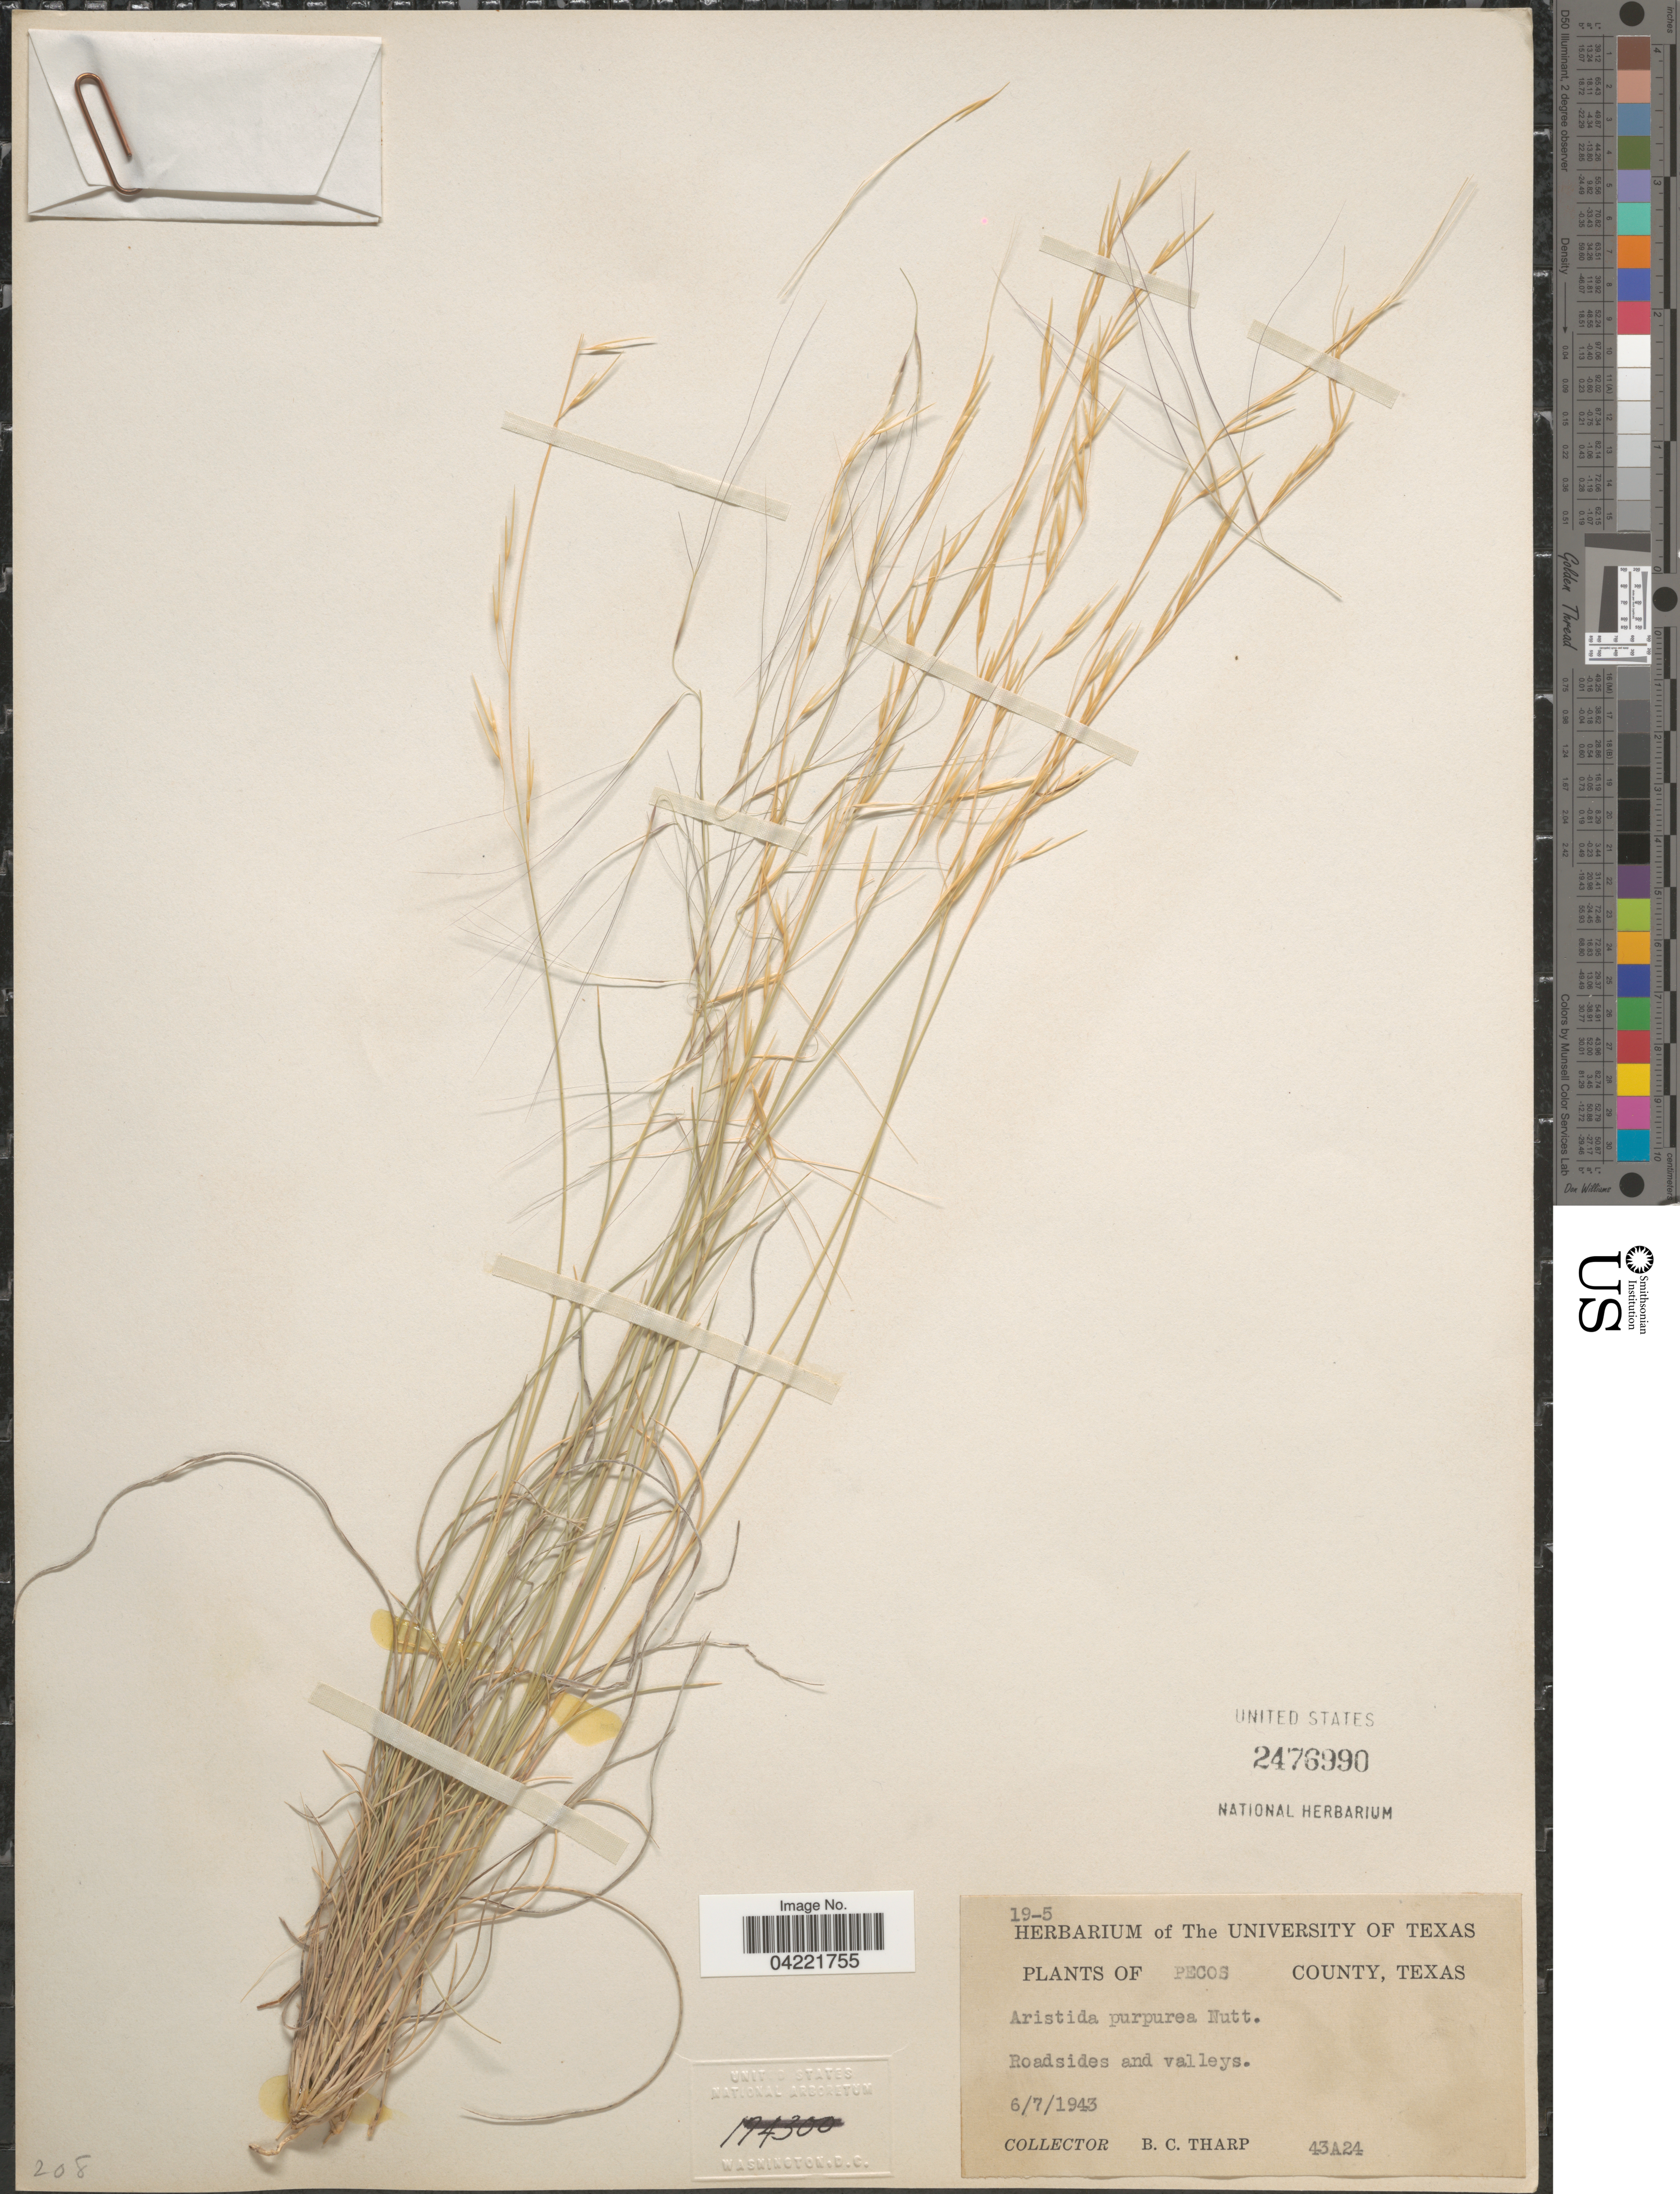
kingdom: Plantae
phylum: Tracheophyta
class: Liliopsida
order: Poales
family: Poaceae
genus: Aristida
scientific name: Aristida purpurea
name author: Nutt.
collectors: B. C. Tharp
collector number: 43A24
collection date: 1943-06-07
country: United States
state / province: Texas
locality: Pecos County. Roadsides and valleys.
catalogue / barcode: US 2476990